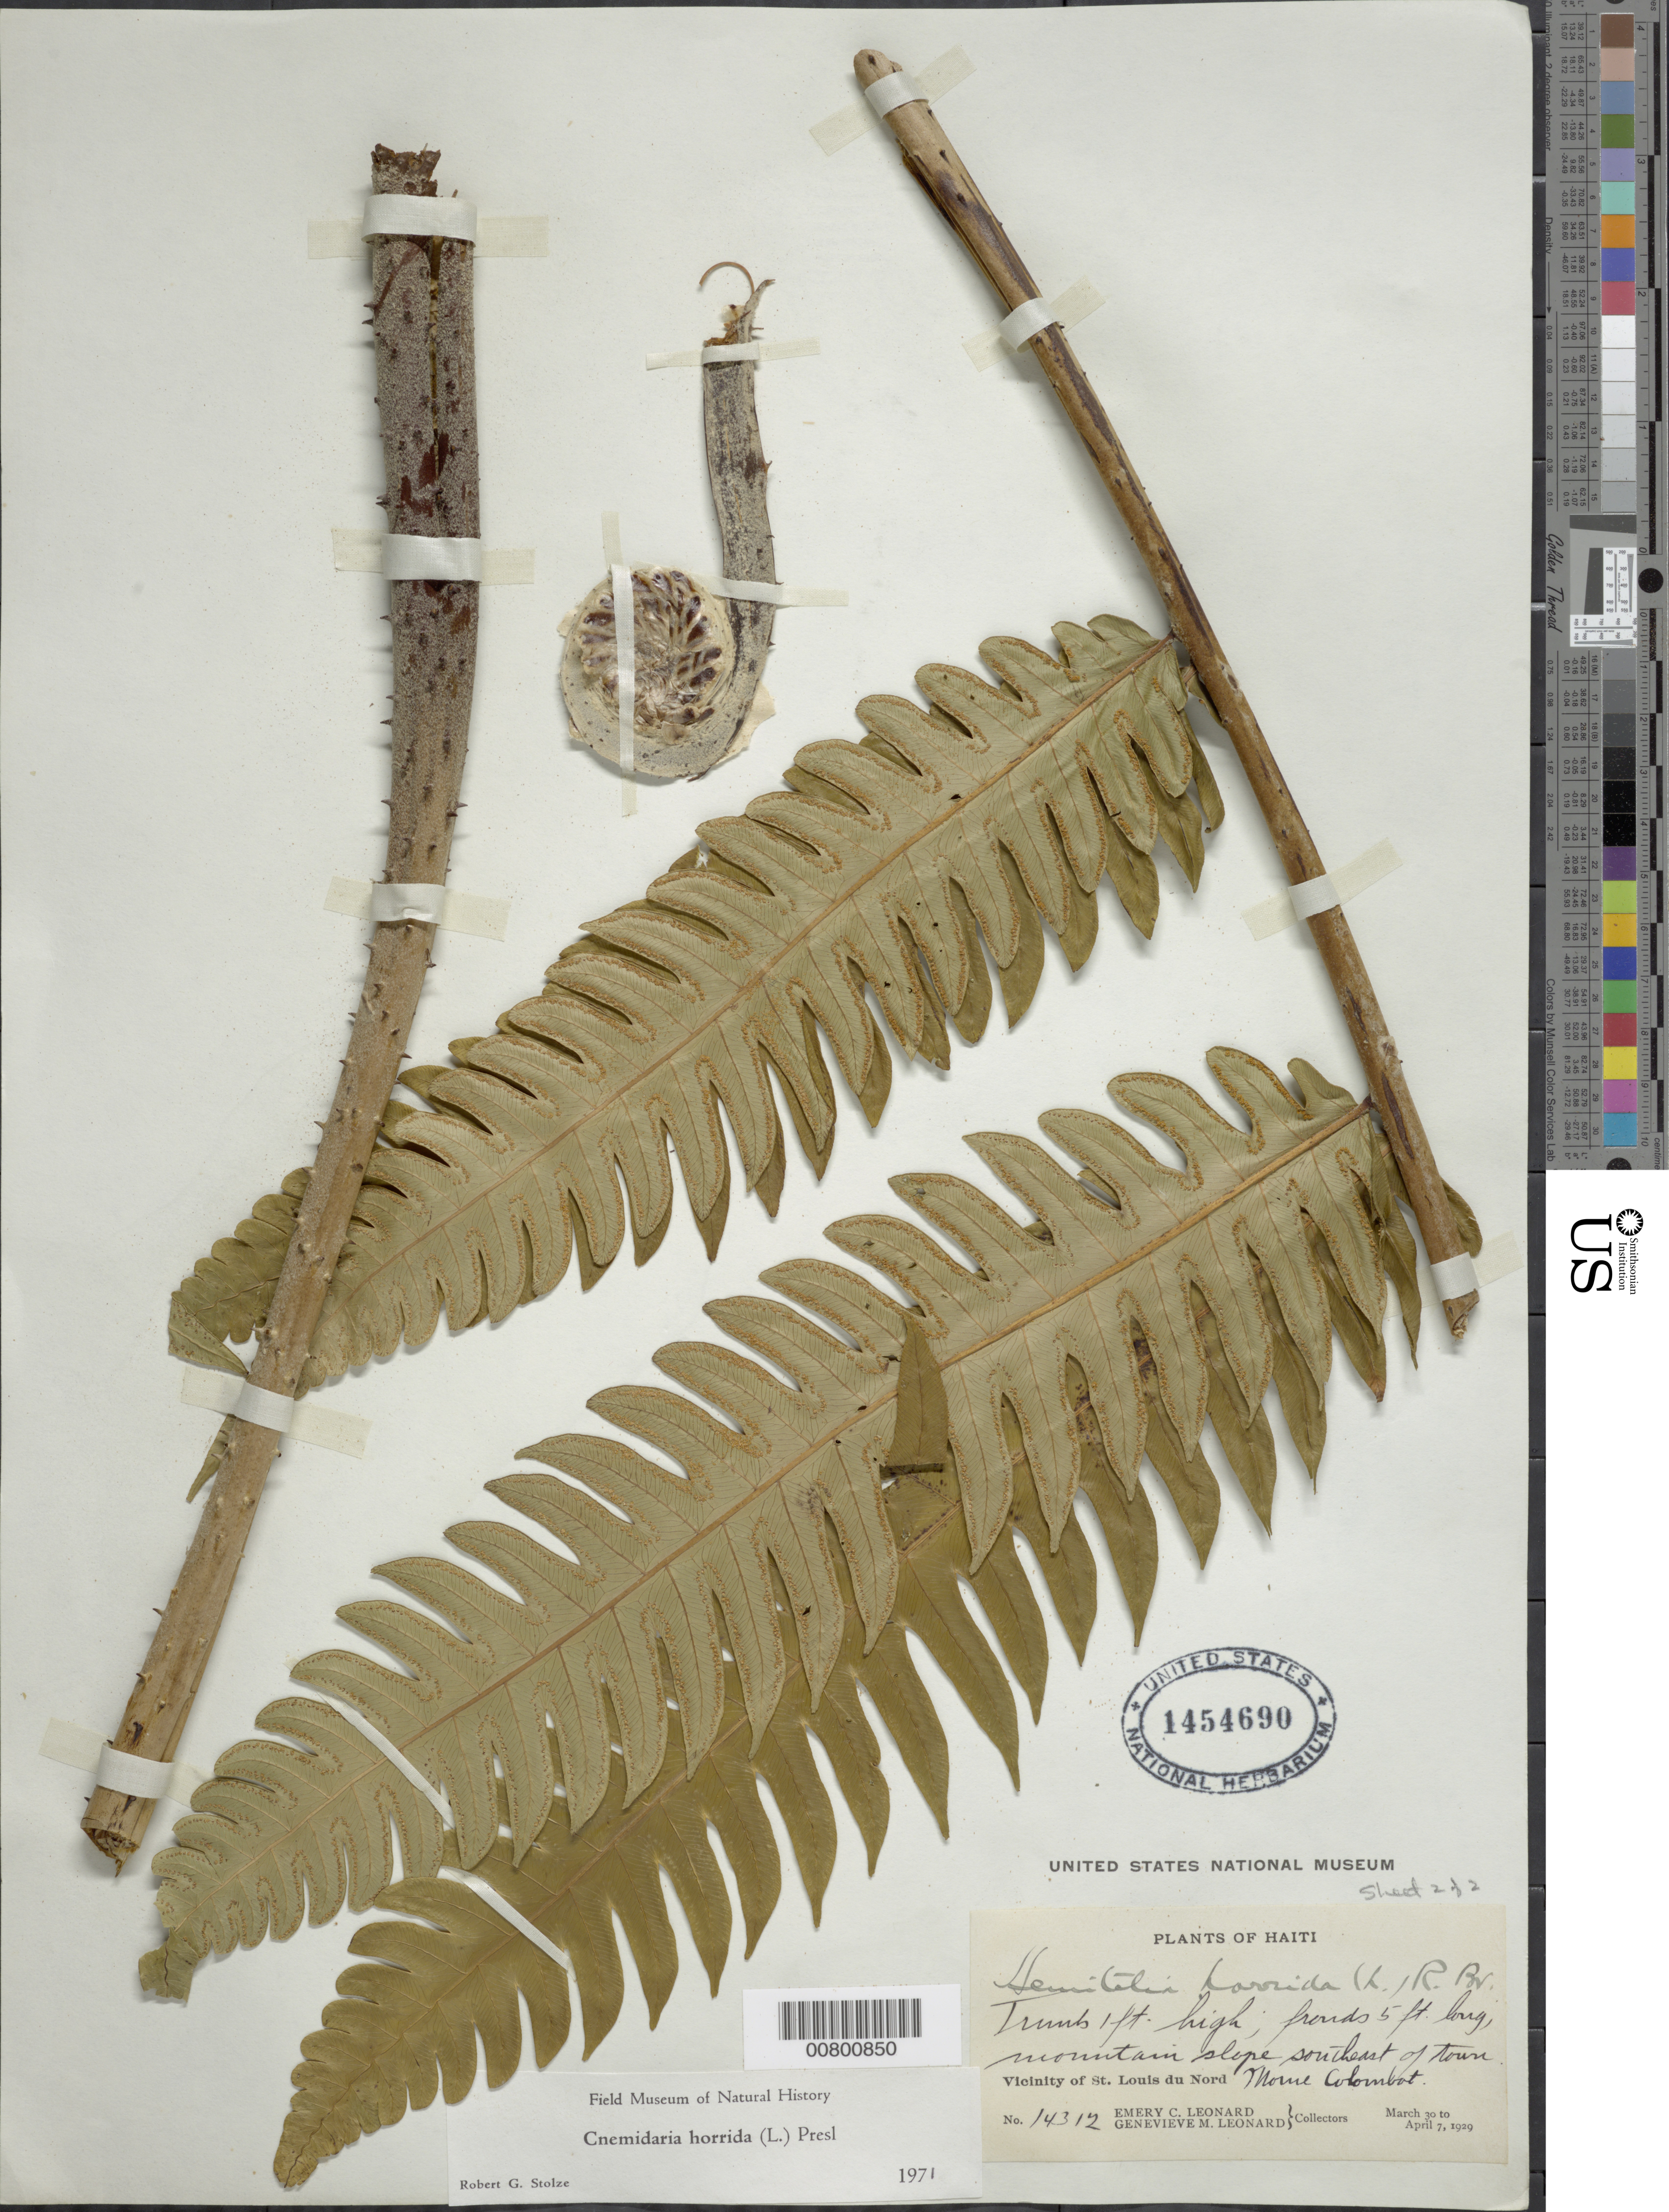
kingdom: Plantae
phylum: Tracheophyta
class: Polypodiopsida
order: Cyatheales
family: Cyatheaceae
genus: Cyathea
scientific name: Cyathea horrida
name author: (L.) Sm.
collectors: E. C. Leonard & G. M. Leonard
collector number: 14312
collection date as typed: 30 Mar 1929 to 07 Apr 1929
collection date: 1929-03-30/1929-04-07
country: Haiti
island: Hispaniola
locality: St. Louis du Nord, Morne Colombot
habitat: Mountain slope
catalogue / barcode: US 1454690